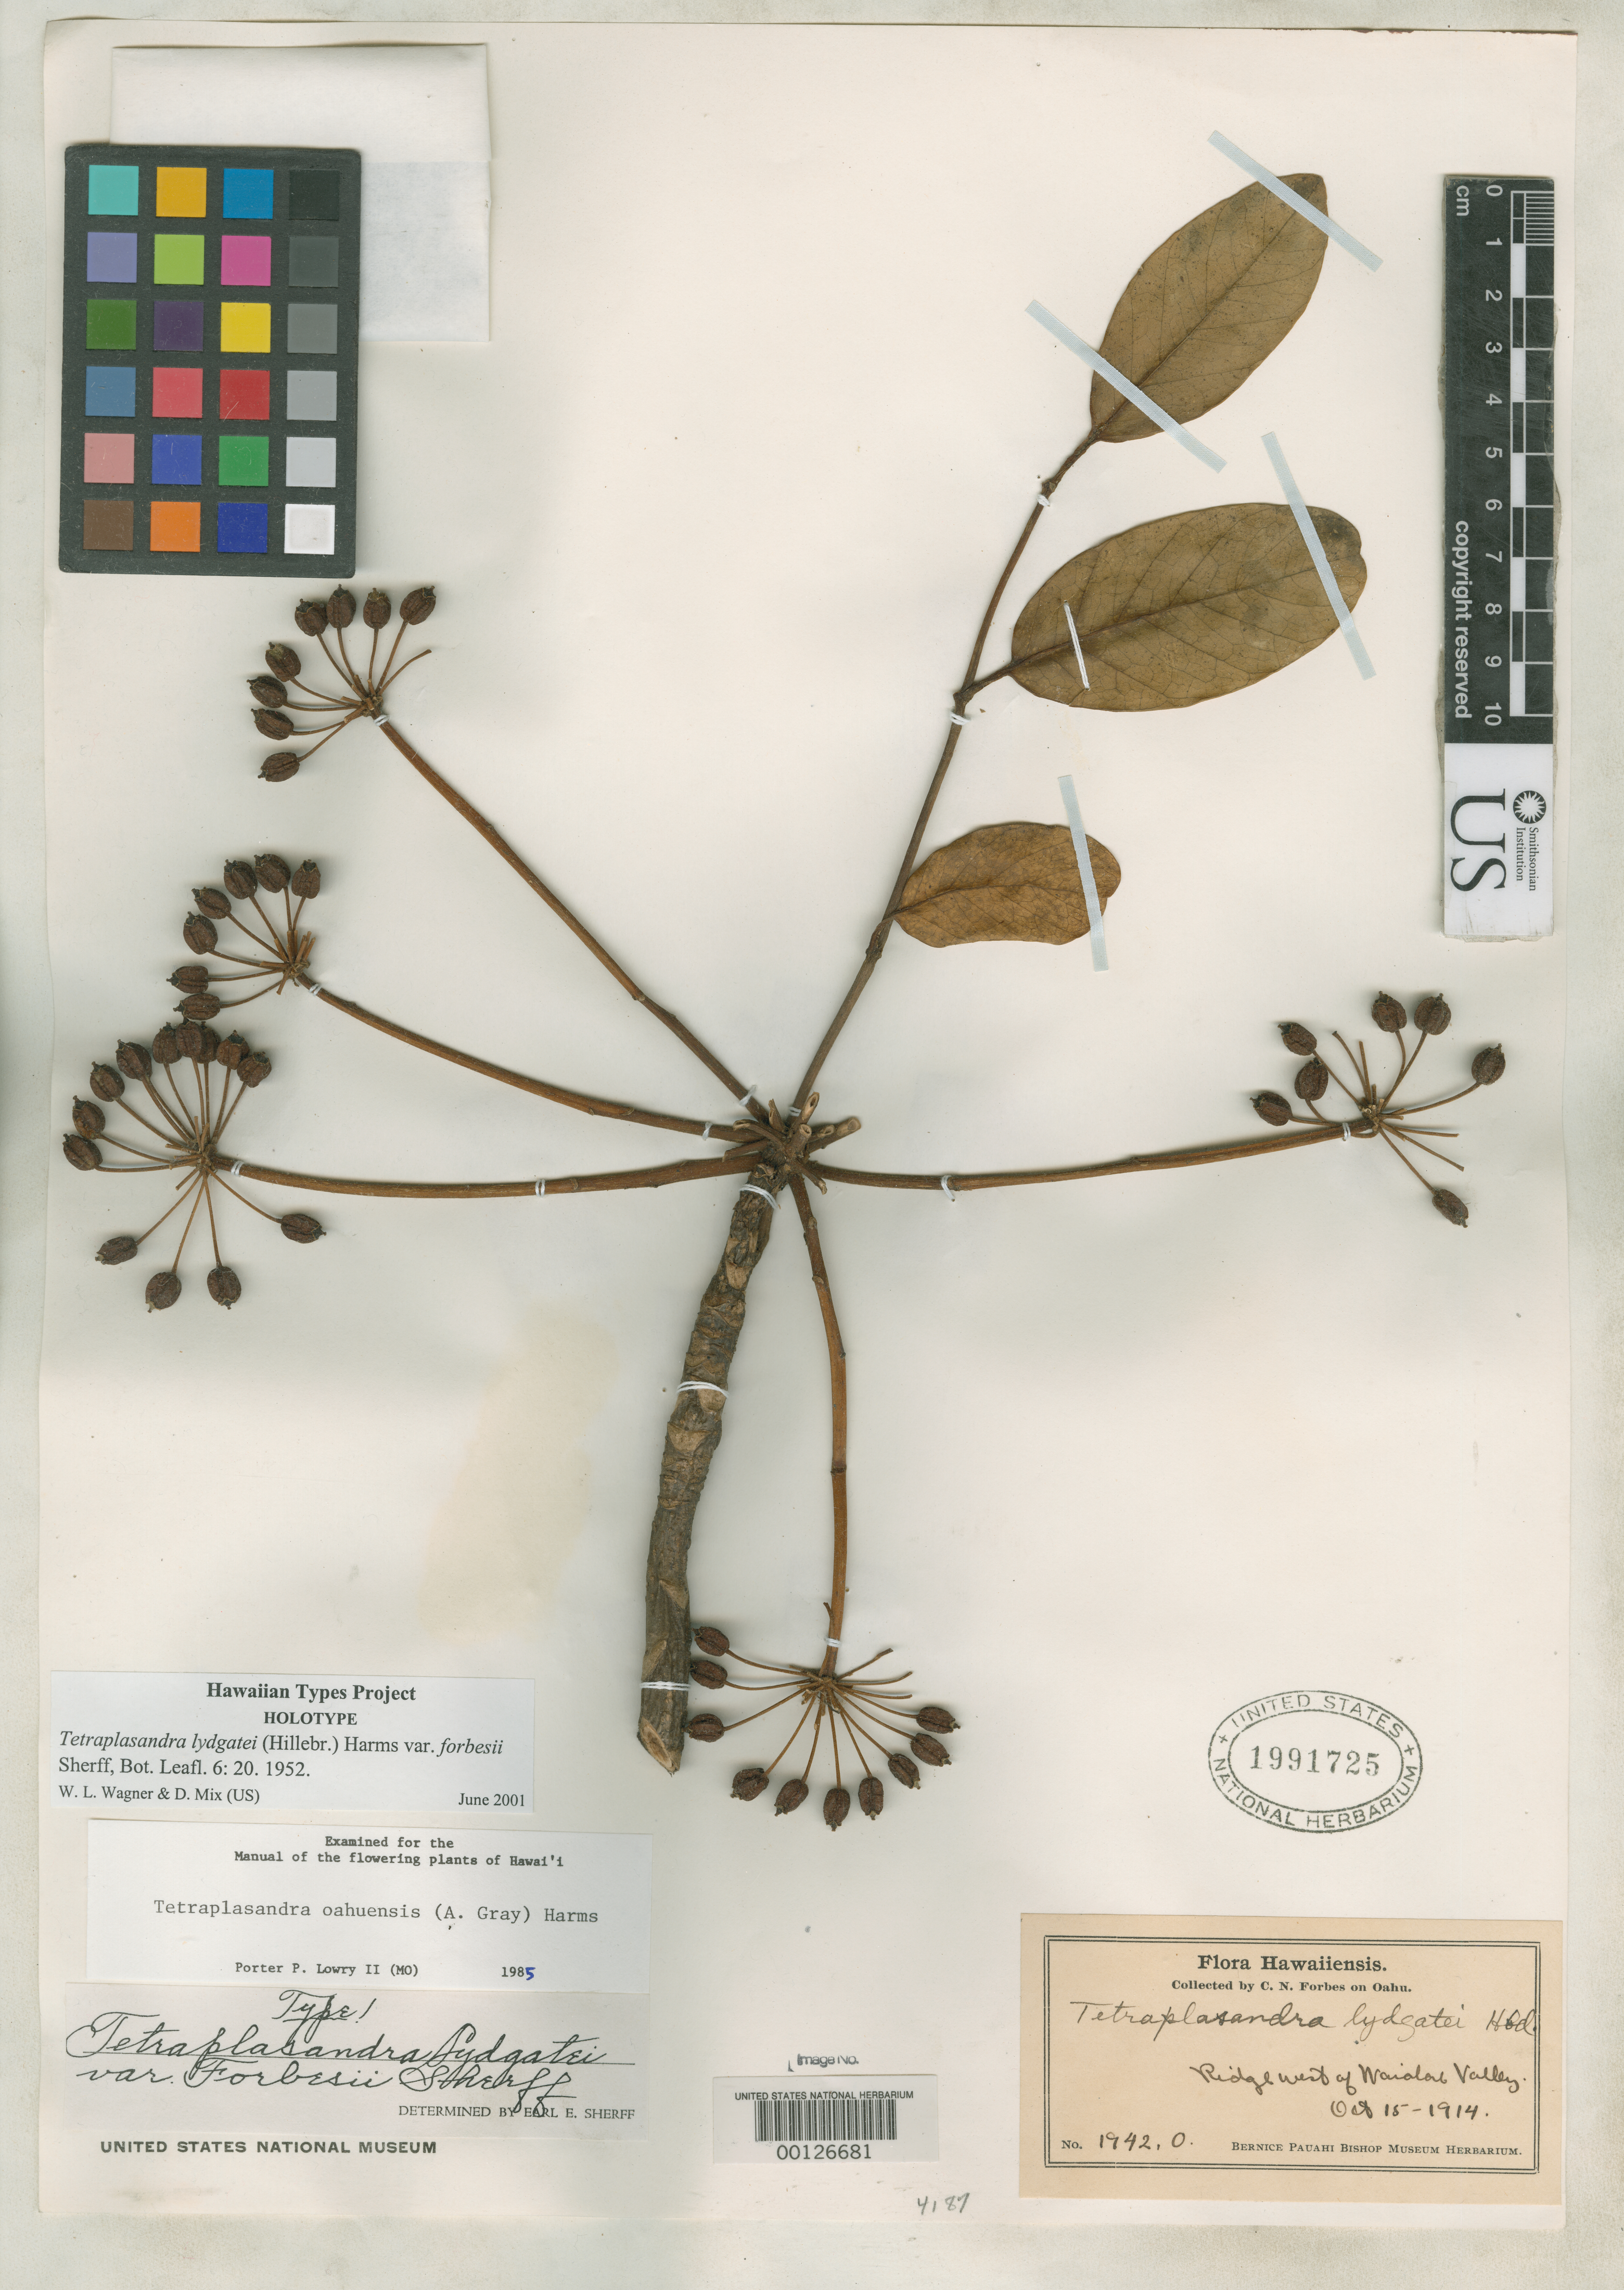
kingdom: Plantae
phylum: Tracheophyta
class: Magnoliopsida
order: Apiales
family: Araliaceae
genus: Tetraplasandra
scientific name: Tetraplasandra lydgatei var. forbesii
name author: Sherff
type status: Holotype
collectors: C. N. Forbes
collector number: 1942.O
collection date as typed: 15 Oct 1914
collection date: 1914-10-15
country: United States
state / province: Hawaii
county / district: Honolulu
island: Oahu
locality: Ridge W of Waialea valley.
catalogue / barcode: US 1991725